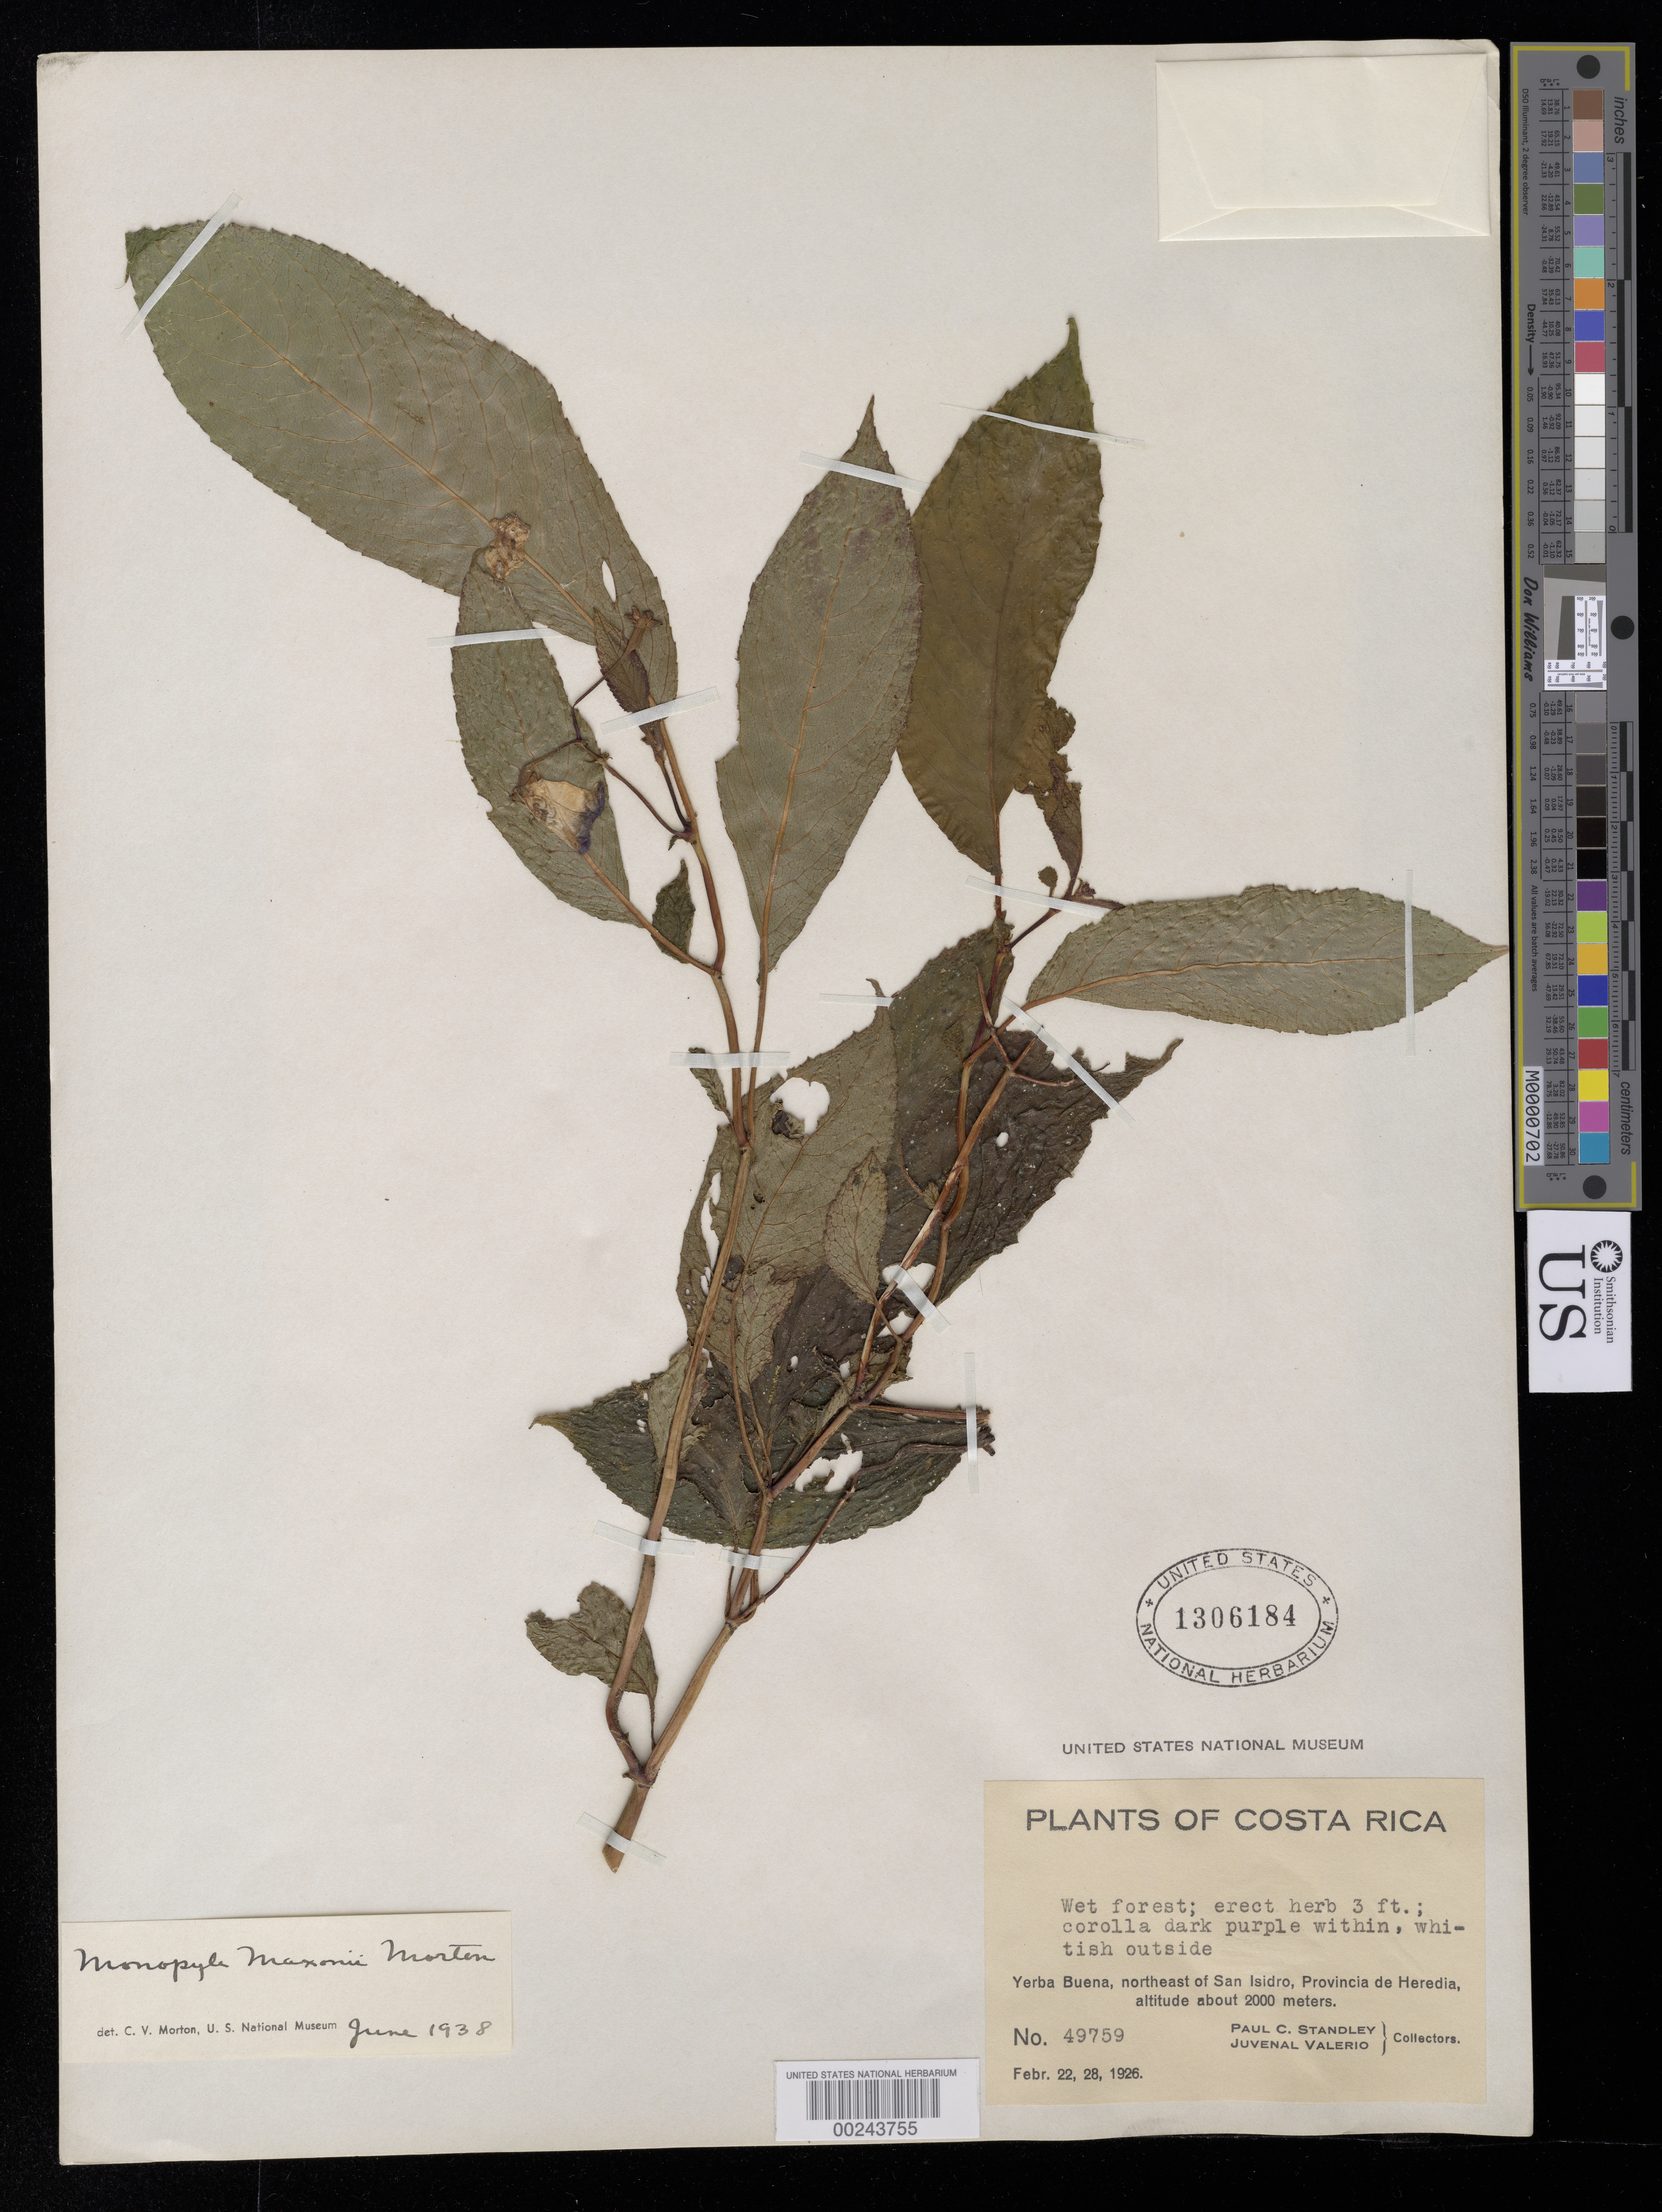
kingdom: Plantae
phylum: Tracheophyta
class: Magnoliopsida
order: Lamiales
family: Gesneriaceae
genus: Monopyle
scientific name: Monopyle maxonii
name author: C.V. Morton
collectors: P. C. Standley & J. Valerio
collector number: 49759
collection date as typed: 22-28 Feb 1926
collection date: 1926-02-22/1926-02-28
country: Costa Rica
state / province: Heredia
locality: Yerba Buena, NE of San Isidro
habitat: Wet forest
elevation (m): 2000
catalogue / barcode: US 1306184